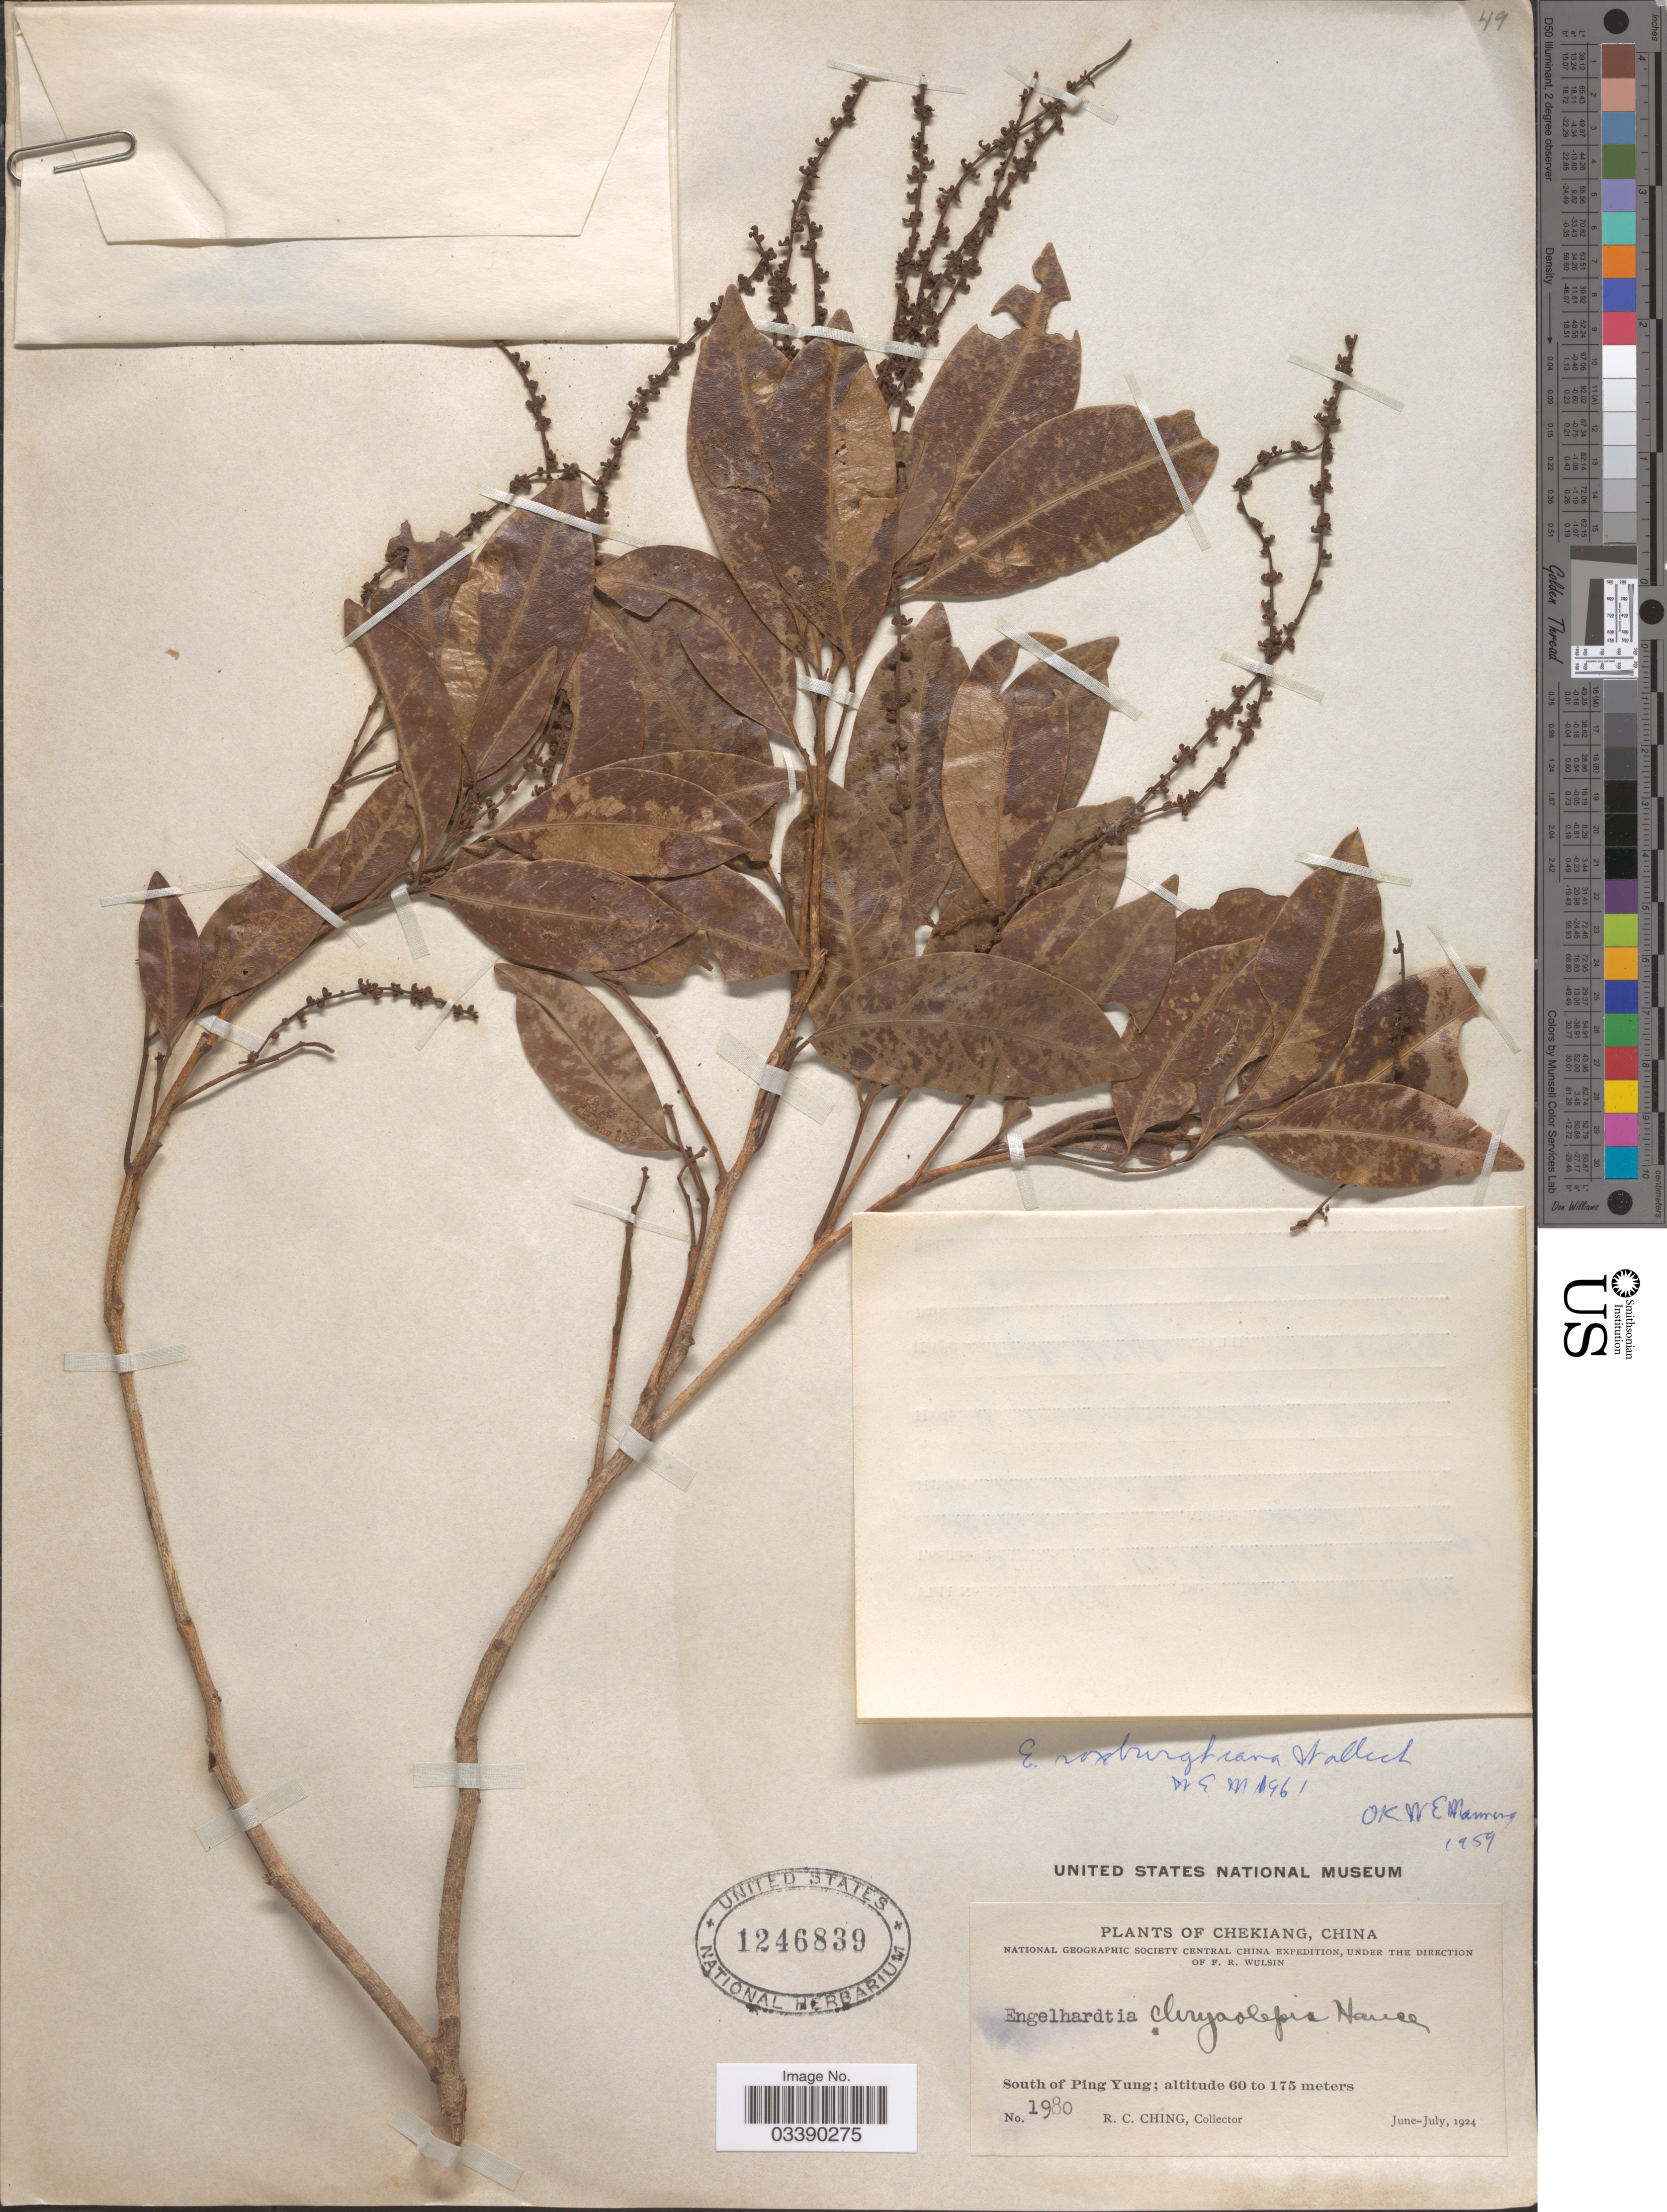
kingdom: Plantae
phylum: Tracheophyta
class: Magnoliopsida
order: Fagales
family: Juglandaceae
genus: Engelhardia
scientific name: Engelhardia roxburghiana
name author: Lindl.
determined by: Strong, Mark T., (BOT), Smithsonian Institution - National Museum of Natural History (UNITED STATES)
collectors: R. C. Ching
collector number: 1980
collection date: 1924-06/1924-07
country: China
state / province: Zhejiang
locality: Chekiang. South of Ping Yung.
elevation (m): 60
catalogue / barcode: US 1246839